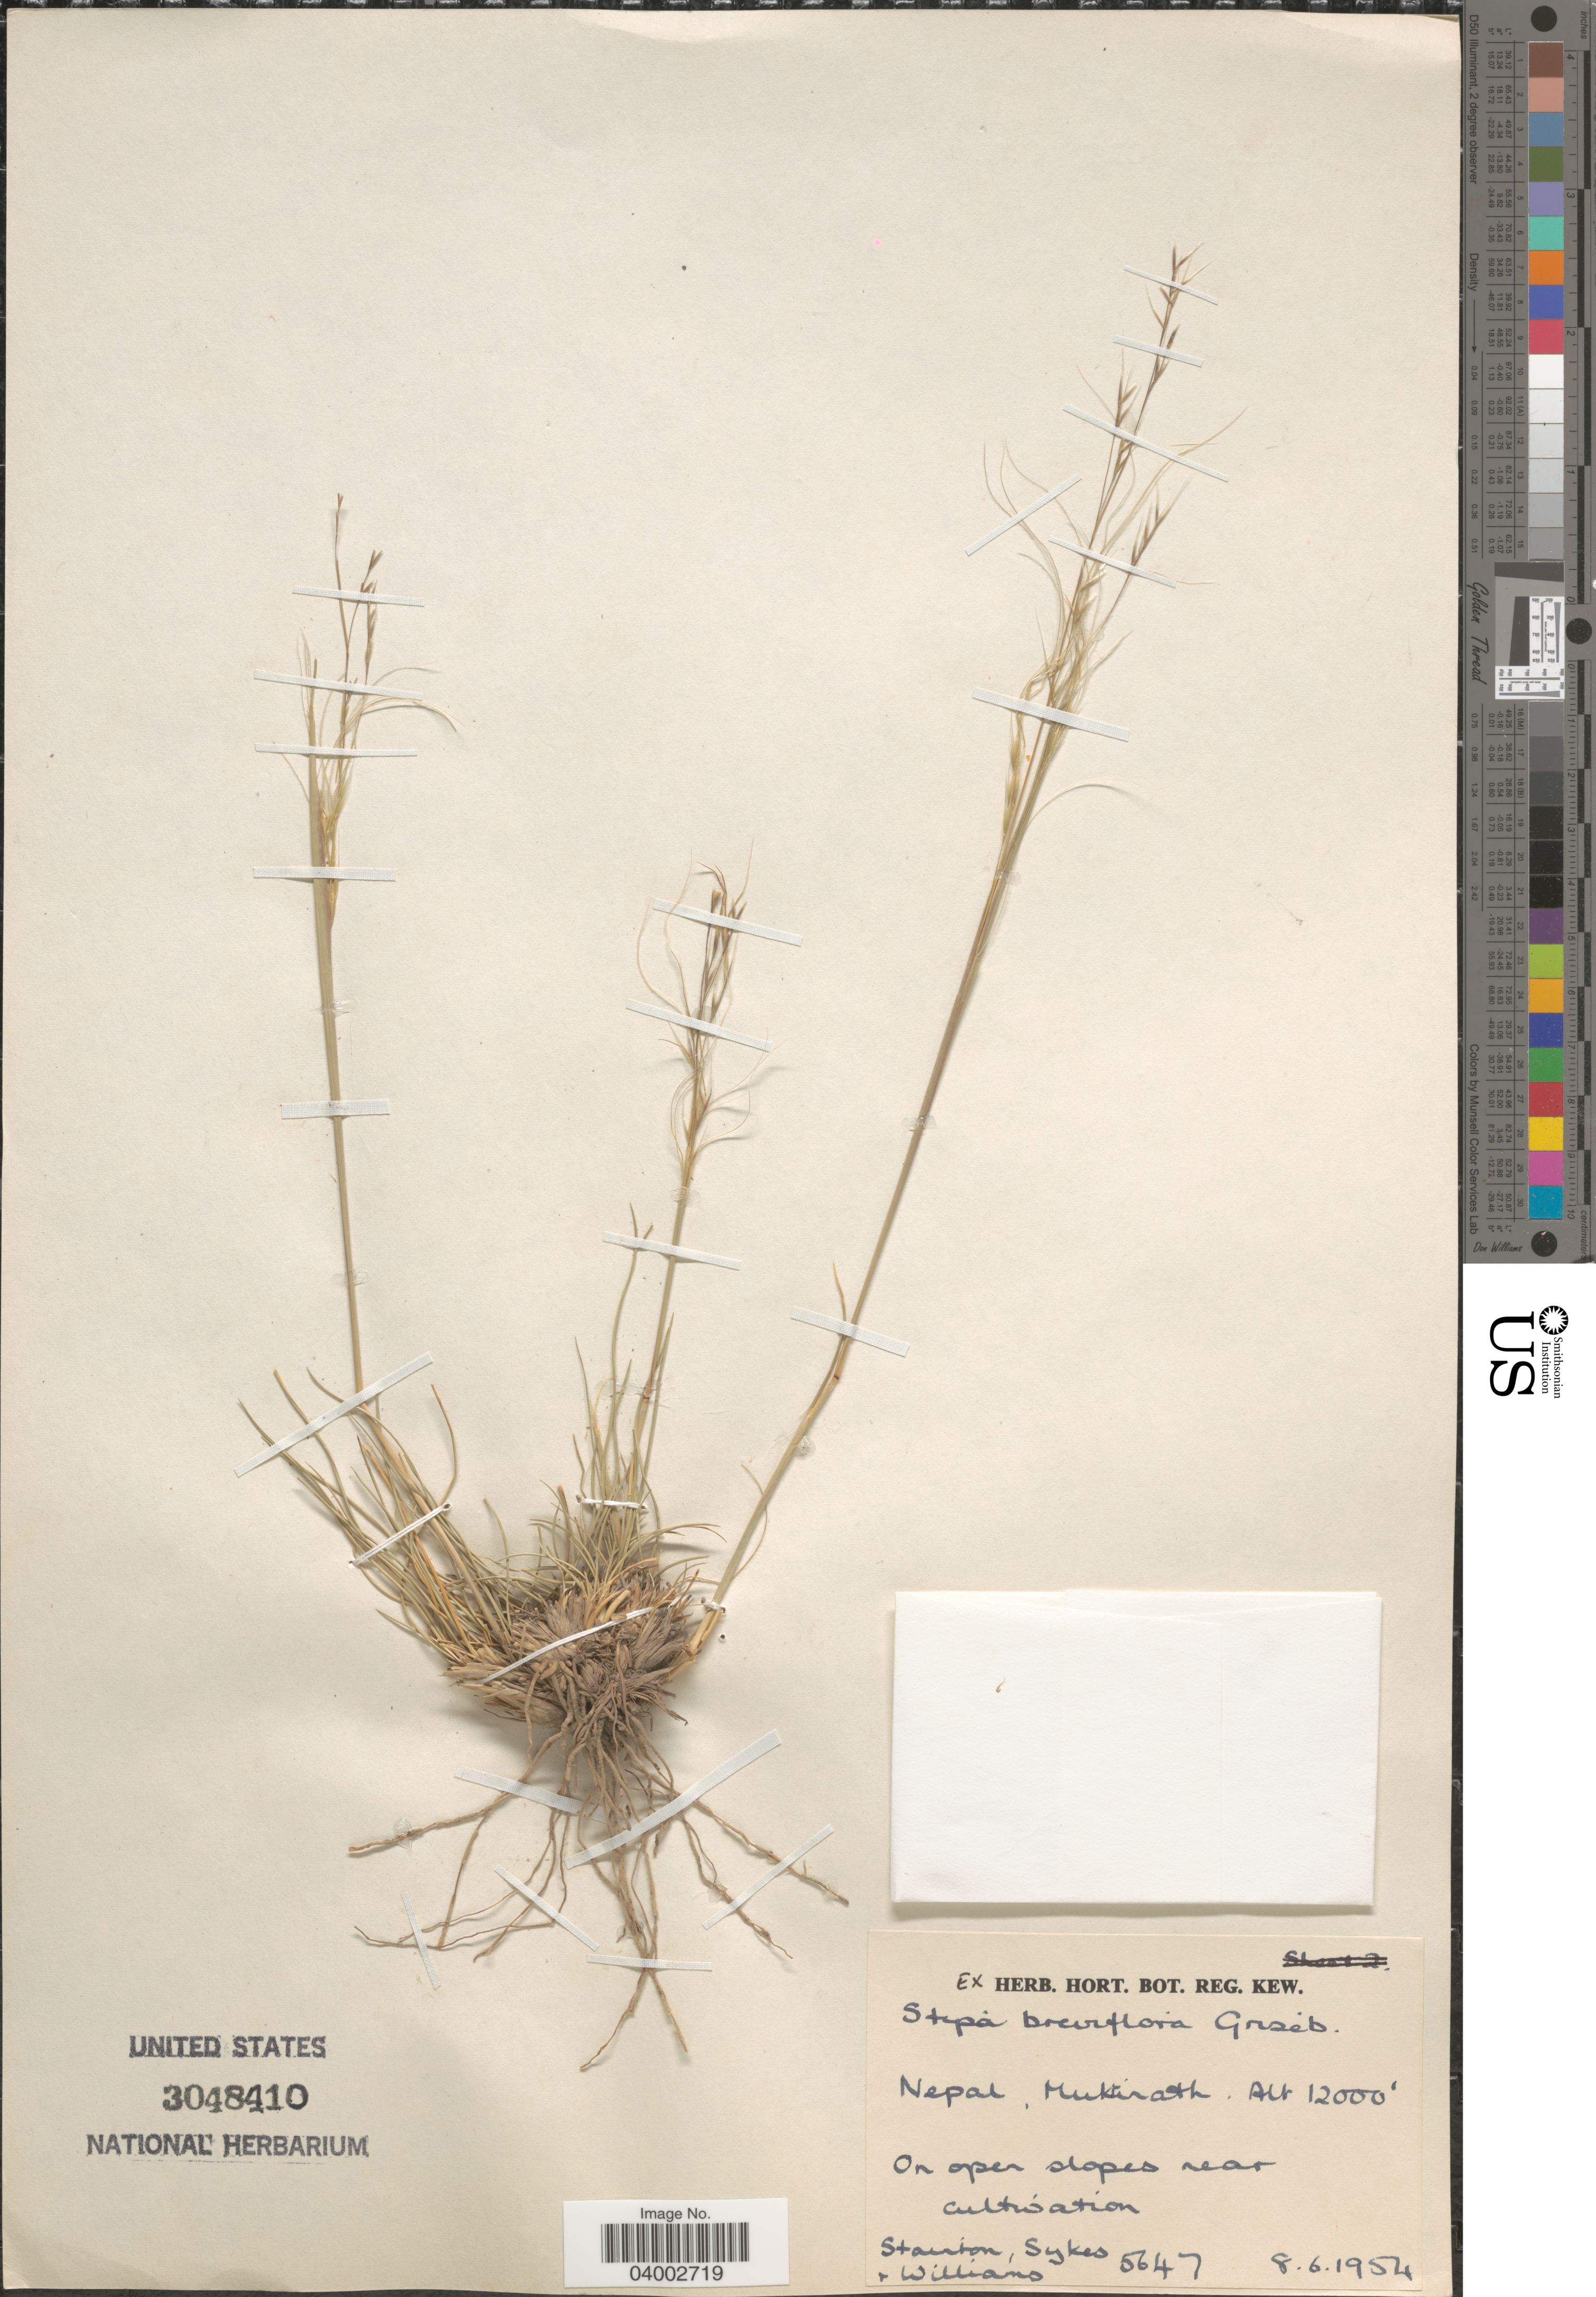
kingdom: Plantae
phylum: Tracheophyta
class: Liliopsida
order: Poales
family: Poaceae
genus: Stipa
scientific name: Stipa breviflora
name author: Griseb.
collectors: -. Stainton, Sykes, -- & -- Williams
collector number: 5647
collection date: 1954-06-08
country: Nepal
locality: Muktinath. Near cultivation.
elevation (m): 3658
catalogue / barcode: US 3048410